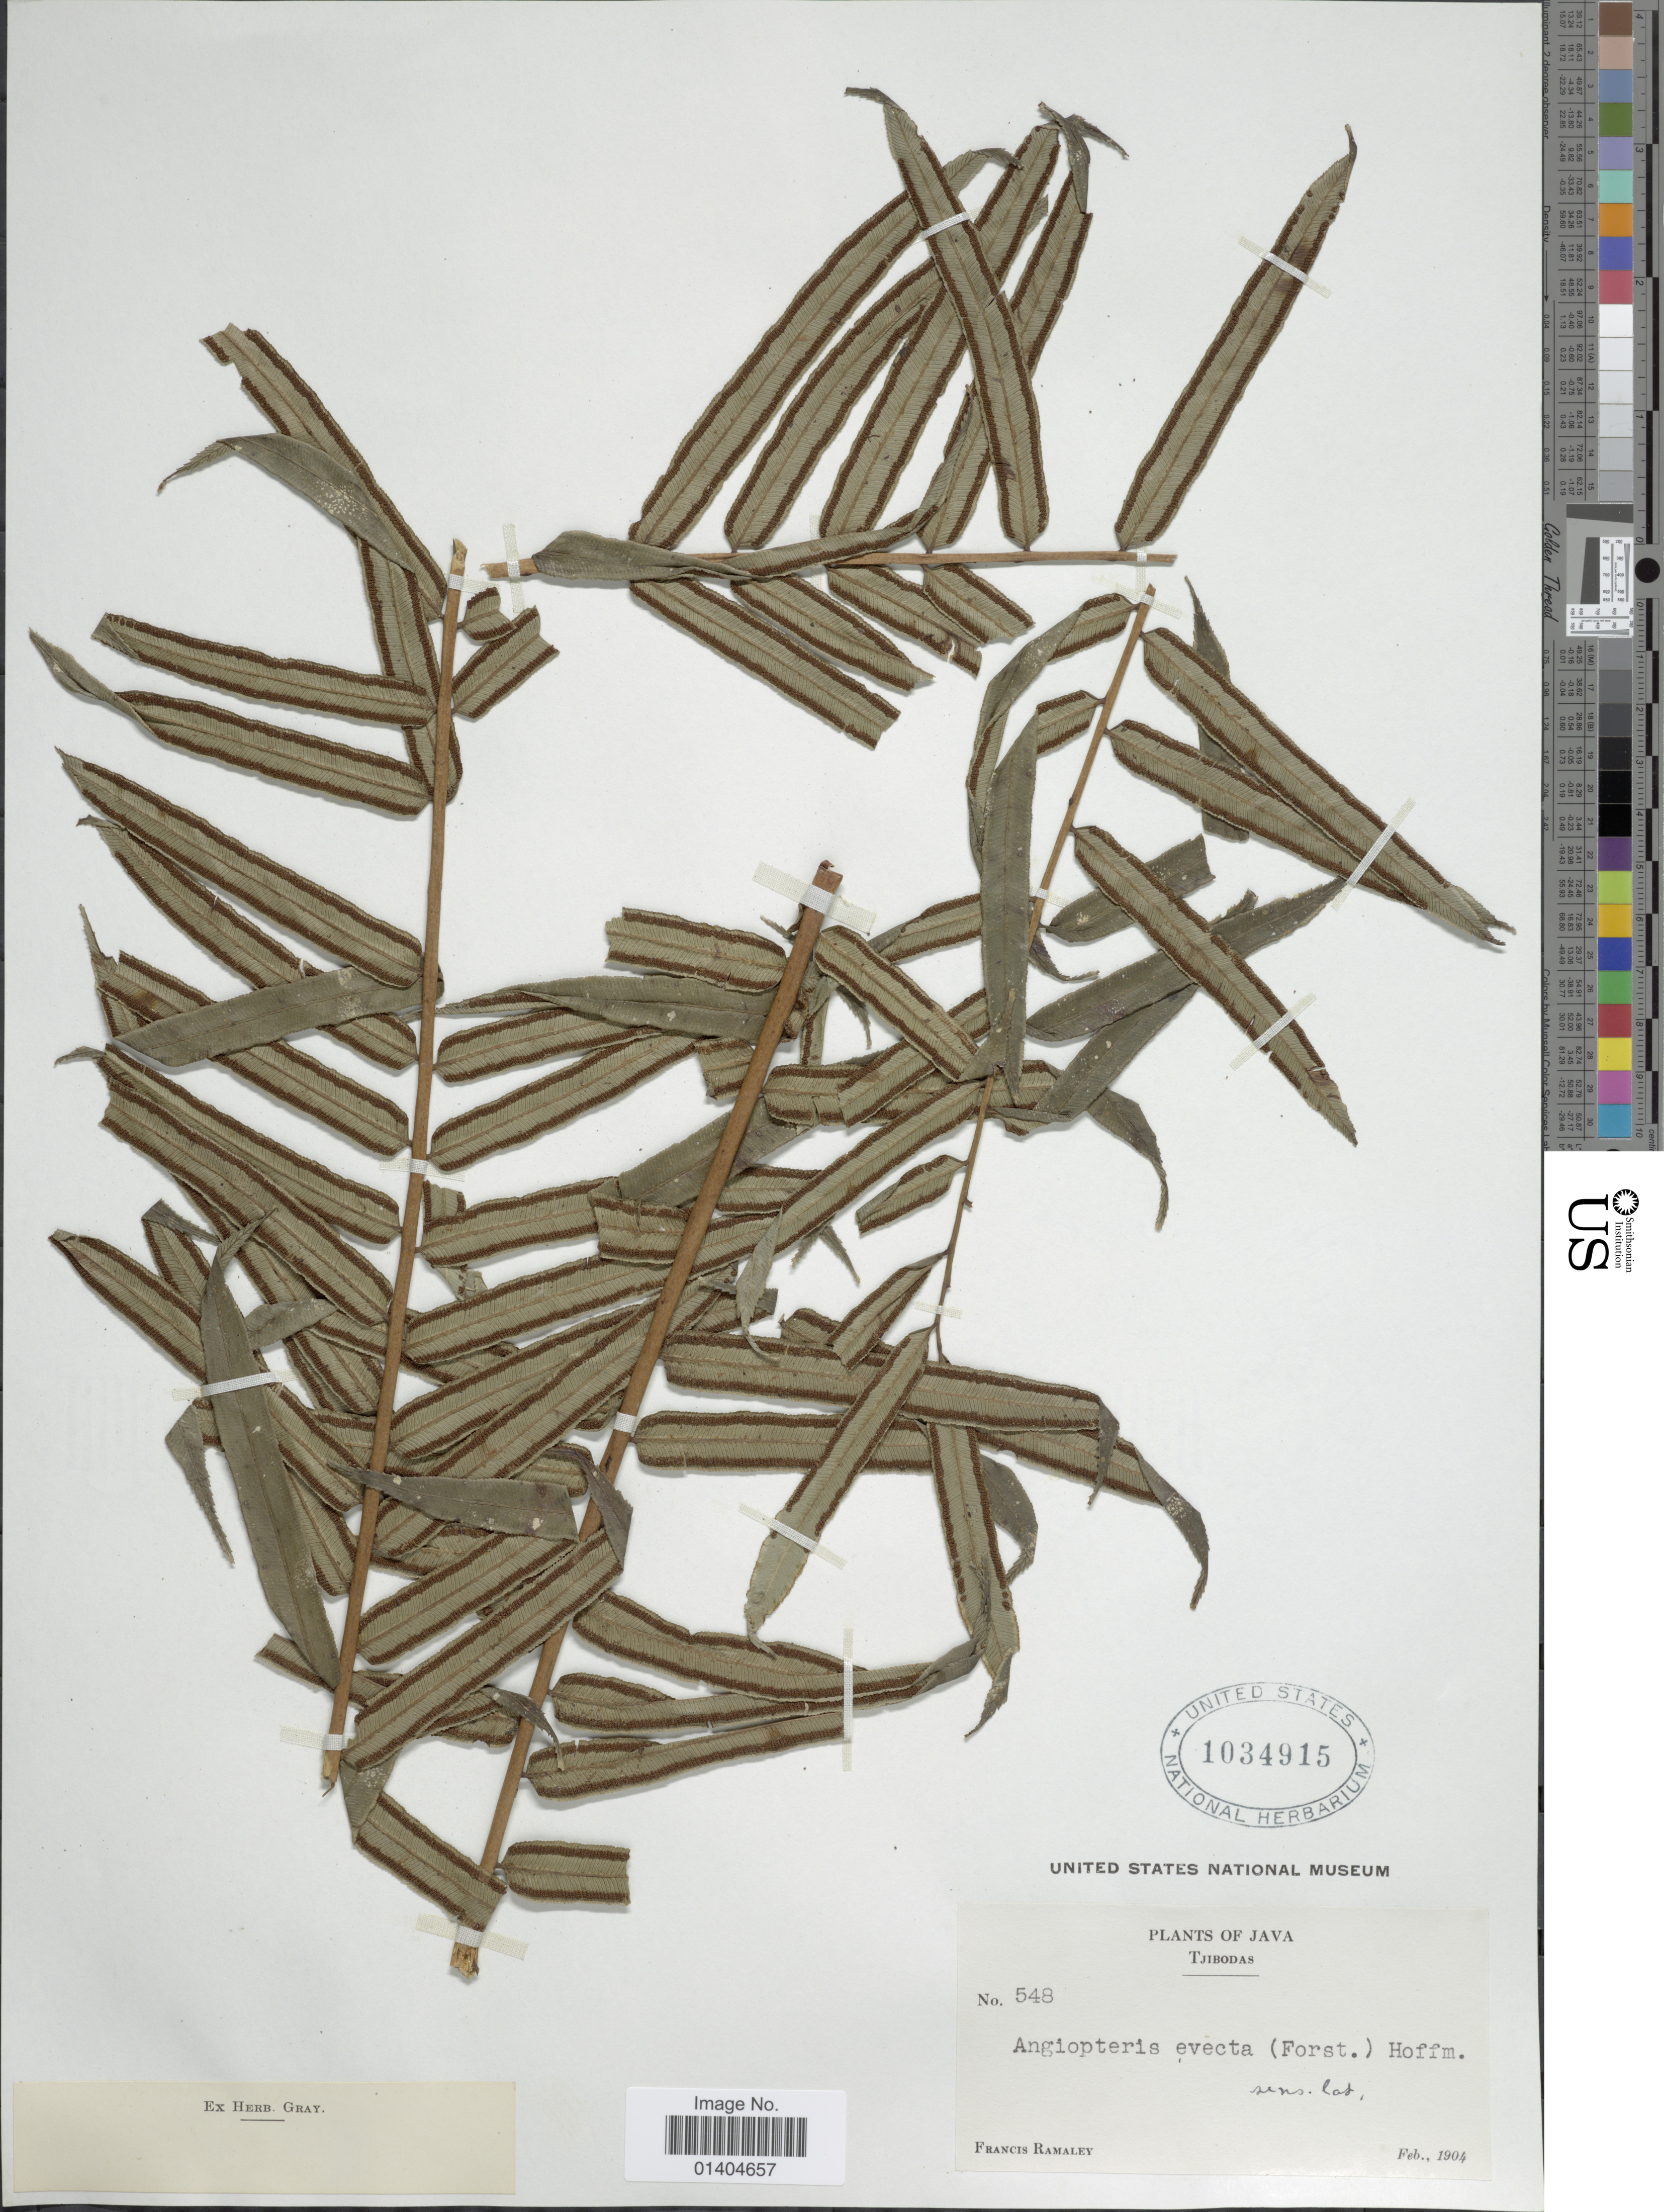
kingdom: Plantae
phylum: Tracheophyta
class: Polypodiopsida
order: Marattiales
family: Marattiaceae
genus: Angiopteris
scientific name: Angiopteris evecta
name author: (G. Forst.) Hoffm.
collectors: F. Ramaley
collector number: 548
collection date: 1904-02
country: Indonesia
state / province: Java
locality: Tjibodas.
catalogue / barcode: US 1034915